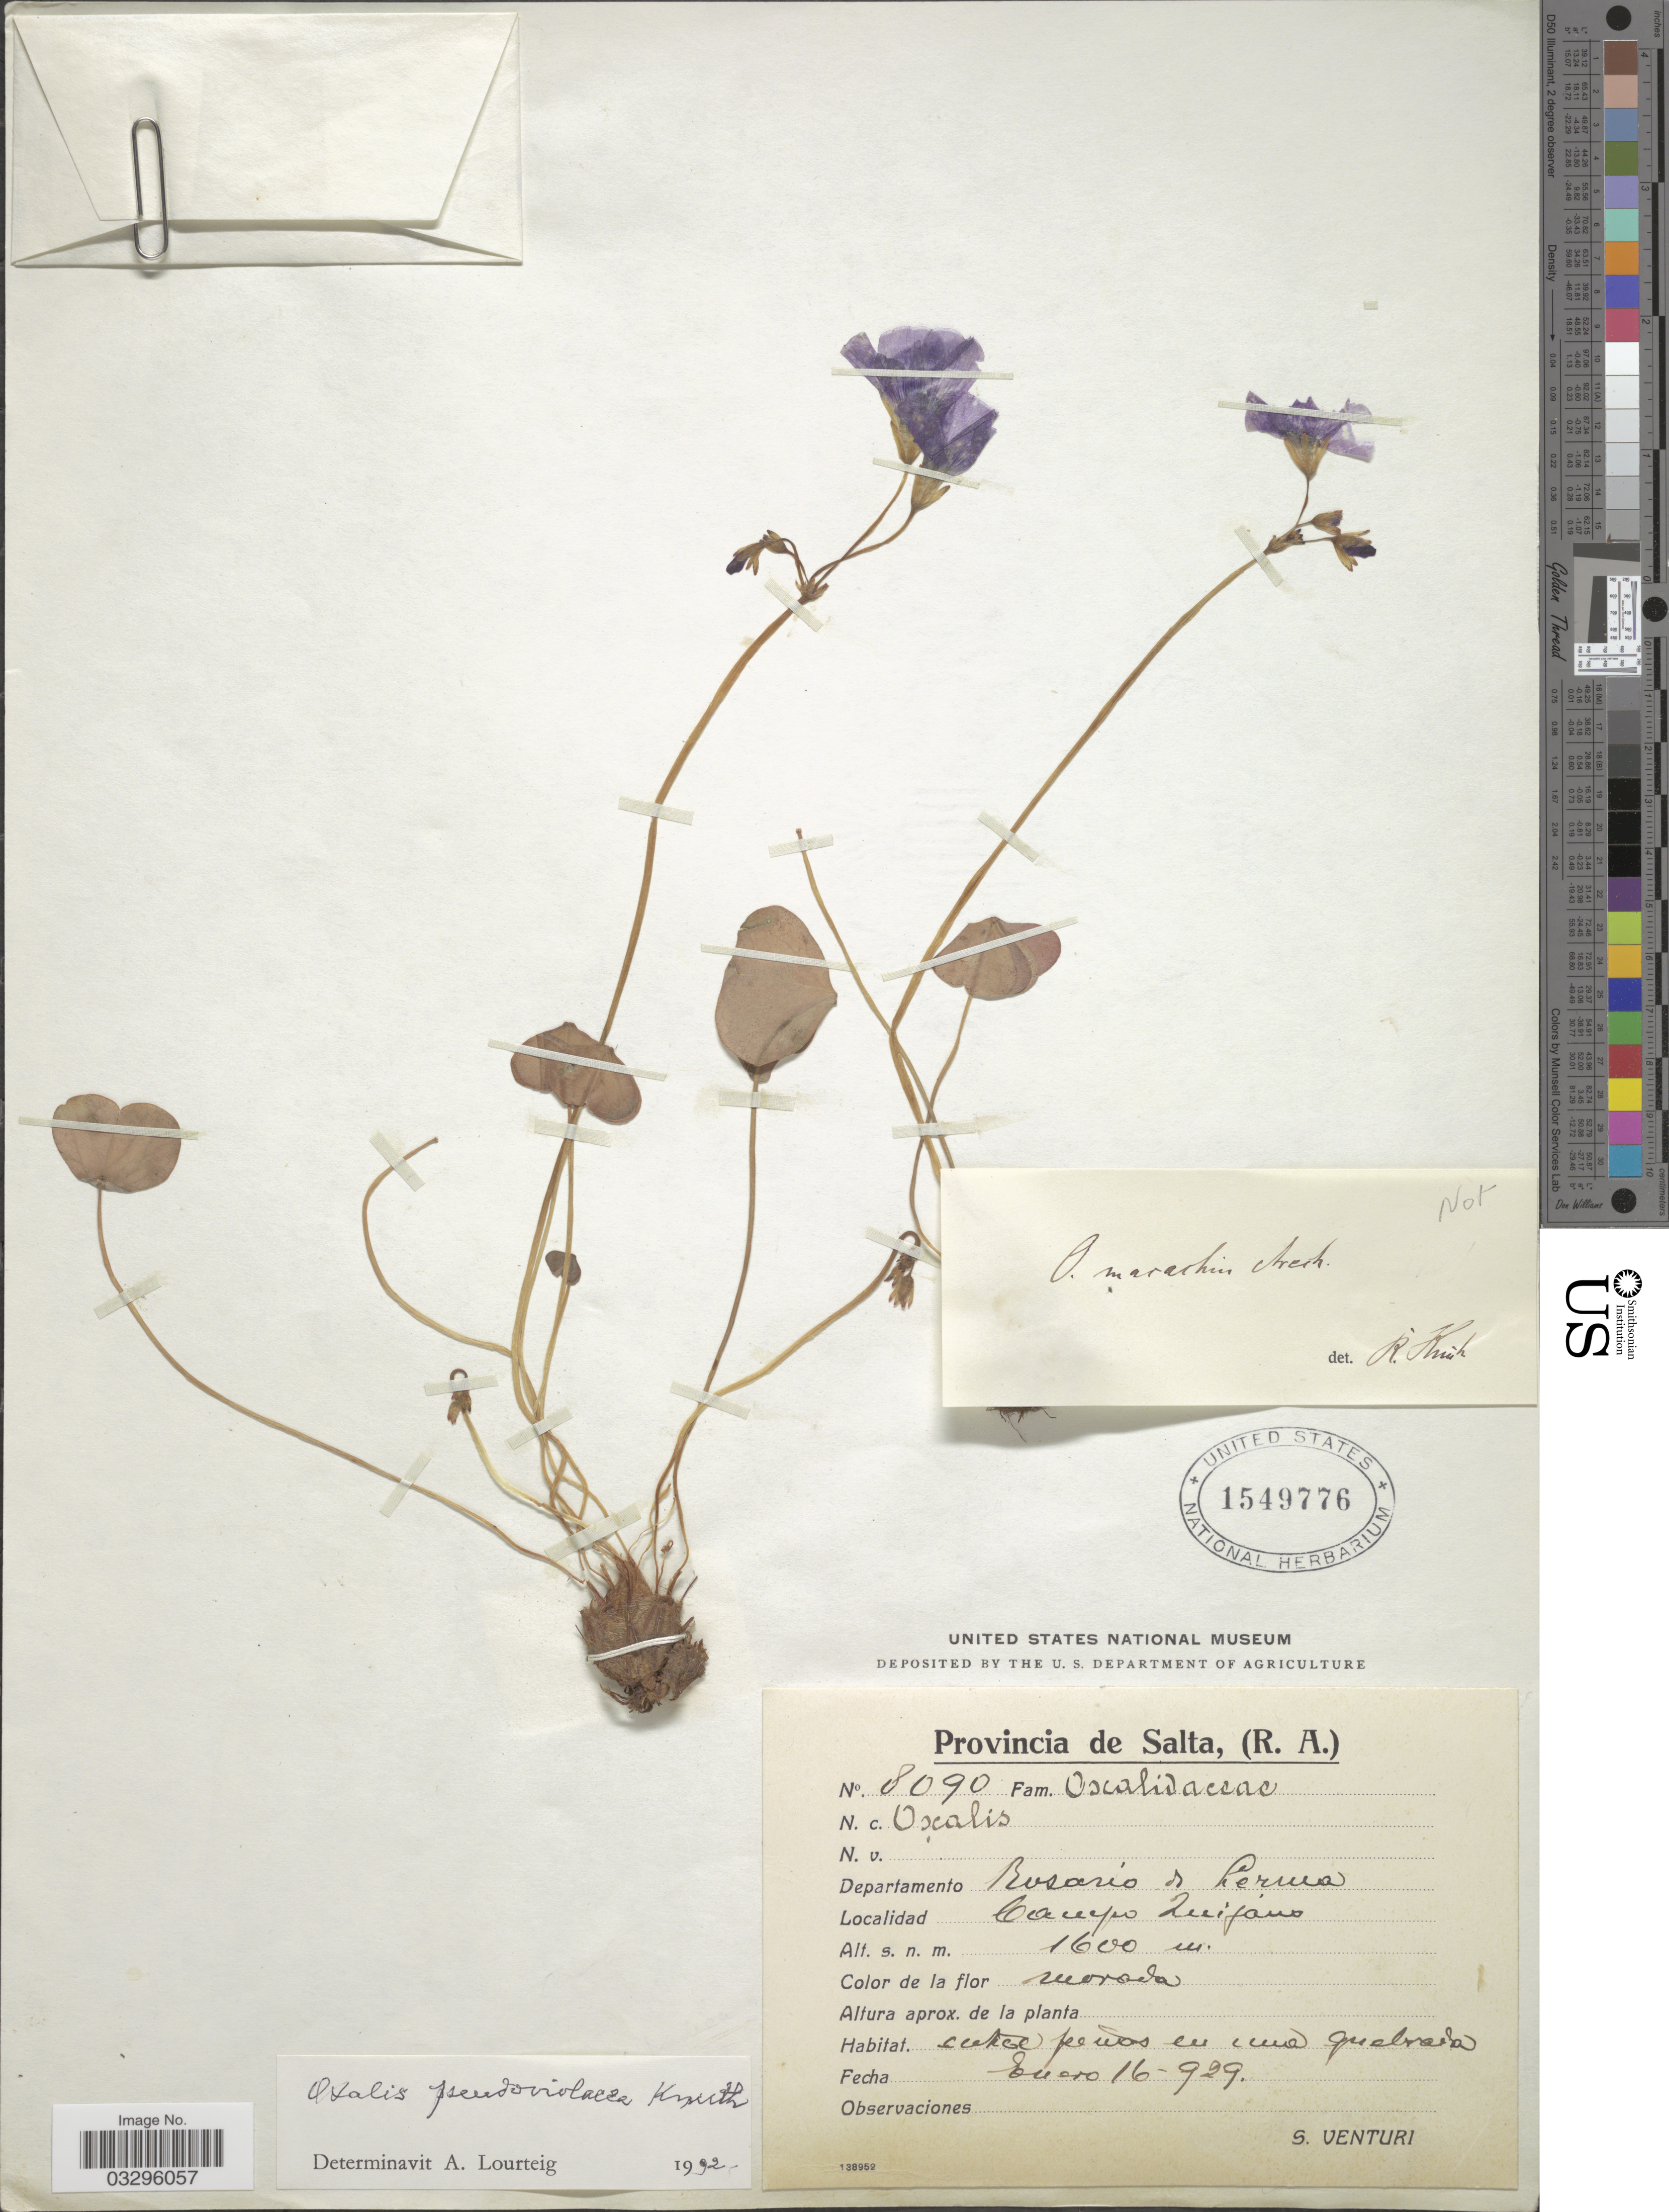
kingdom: Plantae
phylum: Tracheophyta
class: Magnoliopsida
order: Oxalidales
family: Oxalidaceae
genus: Oxalis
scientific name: Oxalis pseudoviolacea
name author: R. Knuth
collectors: S. Venturi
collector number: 8090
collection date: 1929-01-16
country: Argentina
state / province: Salta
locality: Departamento Rosario de Lerma. Campo Quijano.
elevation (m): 1600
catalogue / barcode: US 1549776